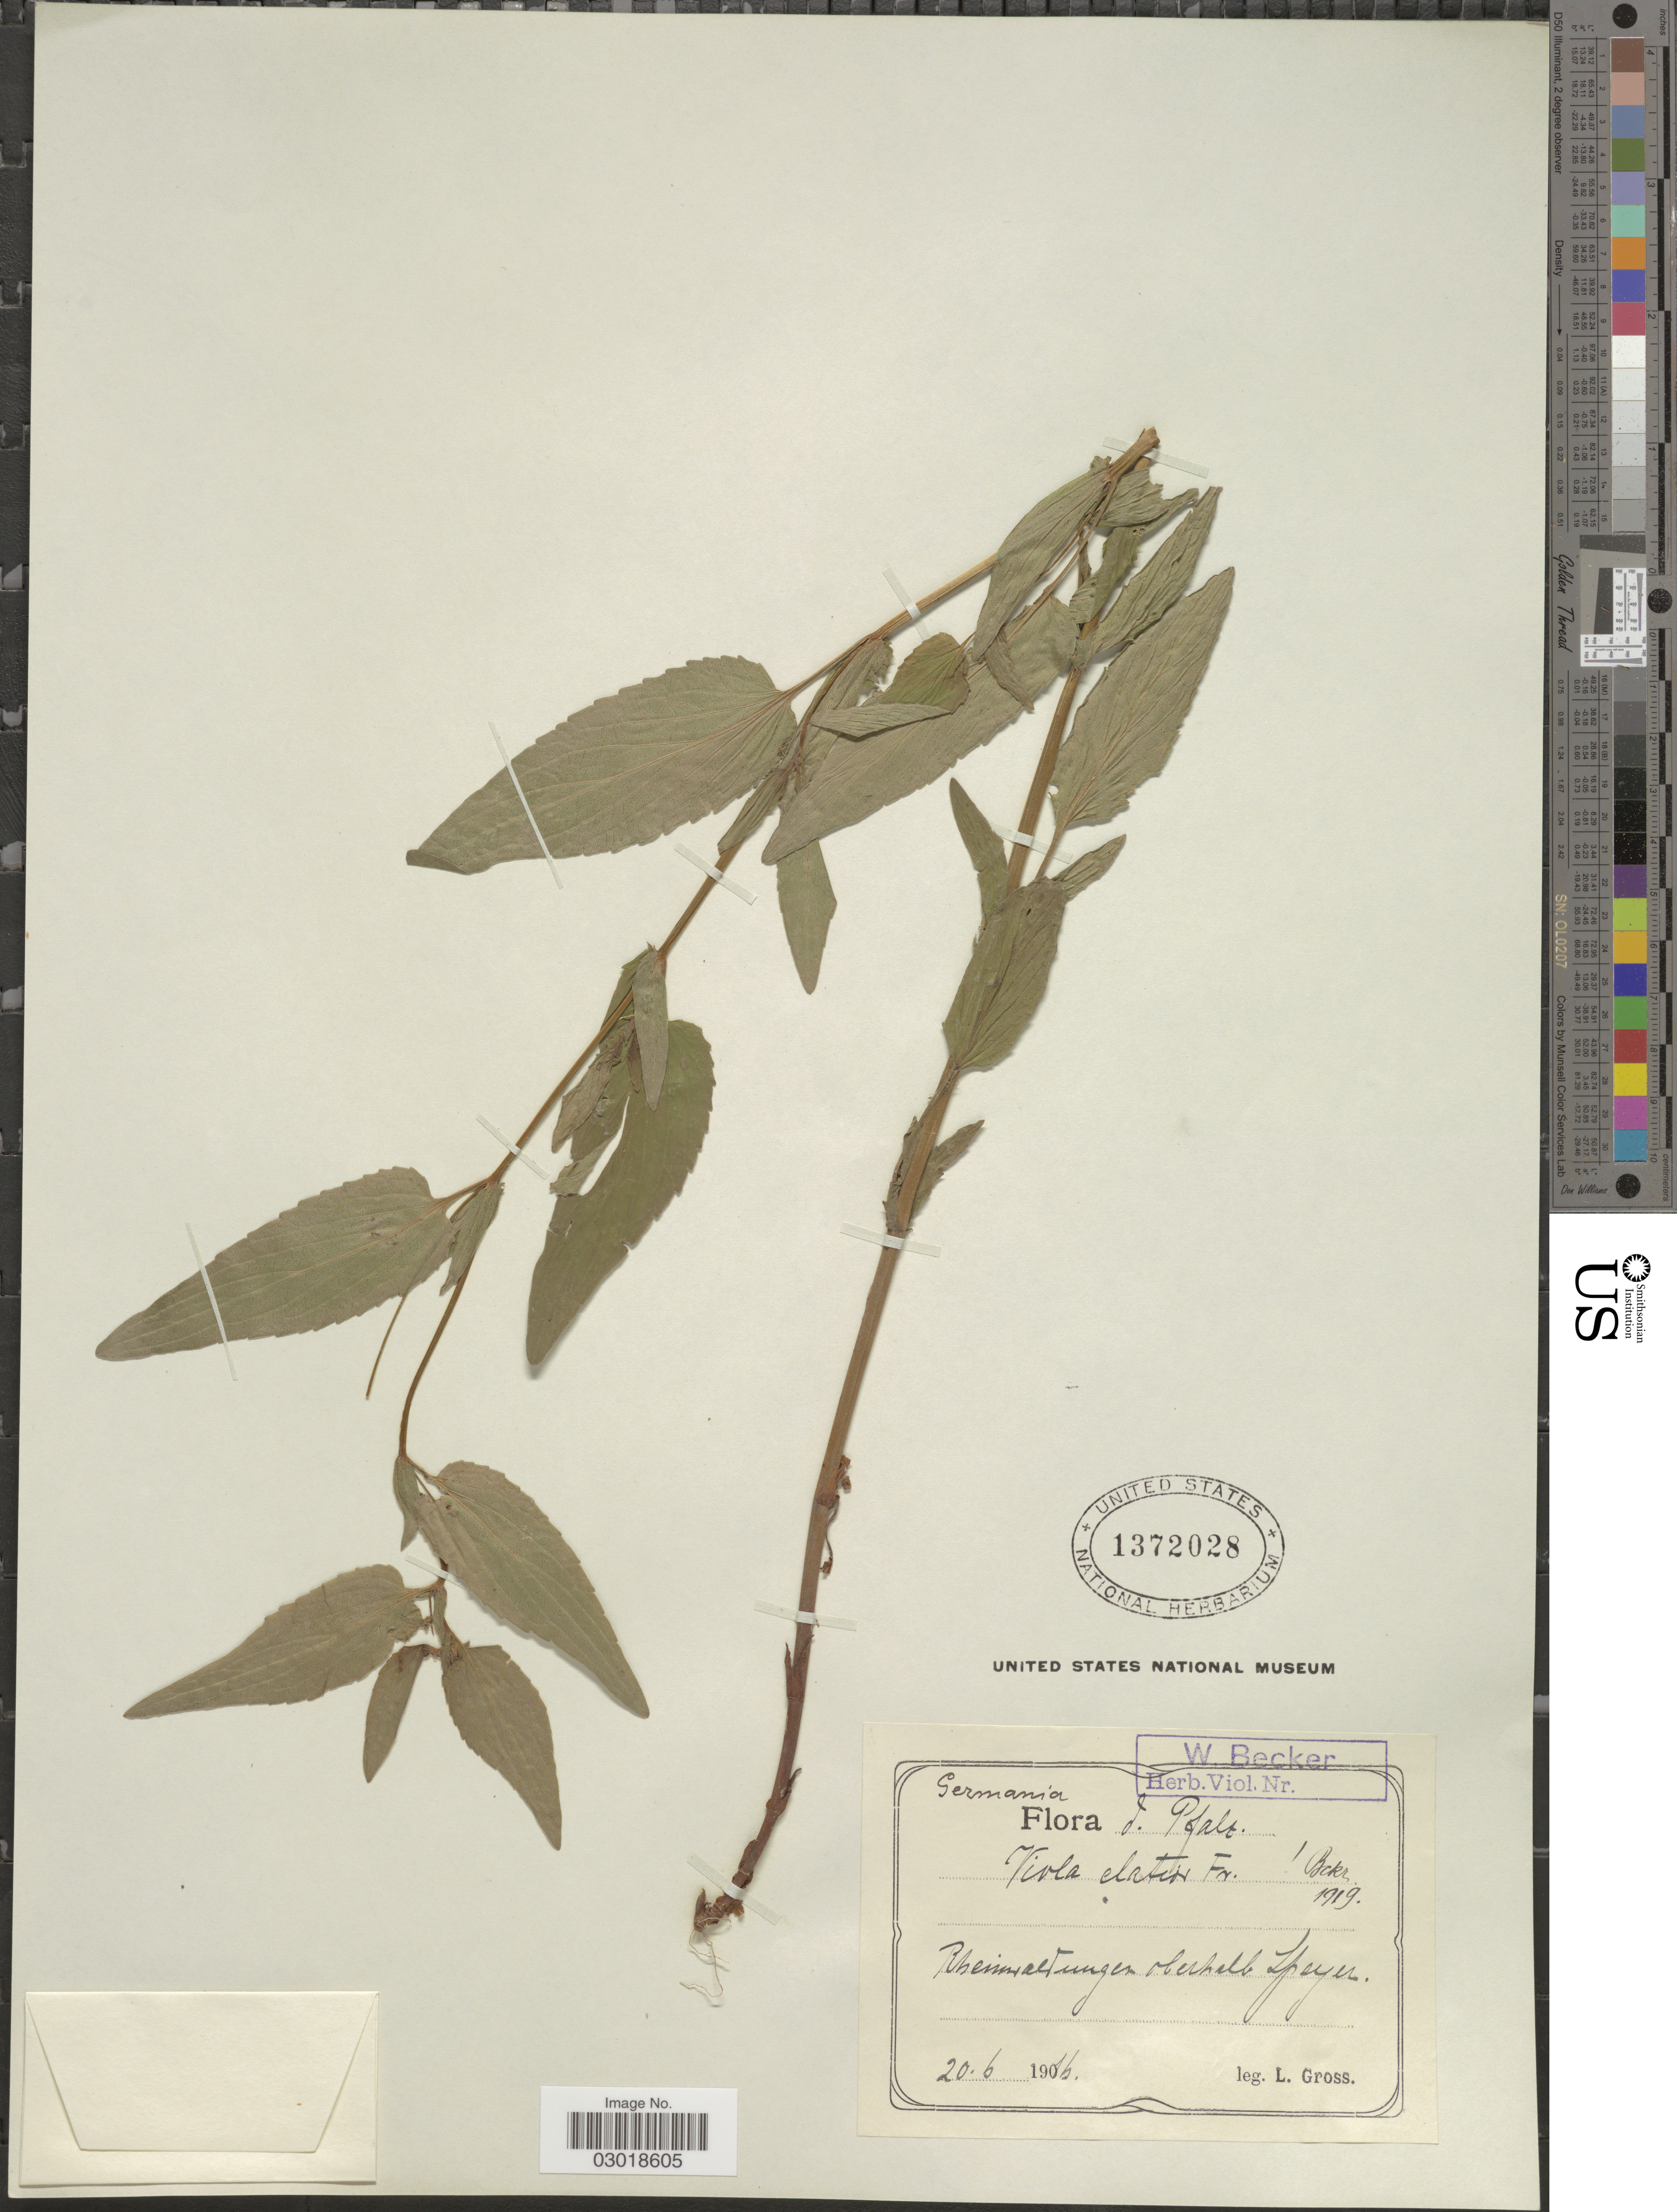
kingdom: Plantae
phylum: Tracheophyta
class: Magnoliopsida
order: Malpighiales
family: Violaceae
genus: Viola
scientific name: Viola elatior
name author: Fr.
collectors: L. Gross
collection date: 1916-06-20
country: Germany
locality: D. Pofalt. Rheinwaltungen blerhalb Speyer.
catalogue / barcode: US 1372028